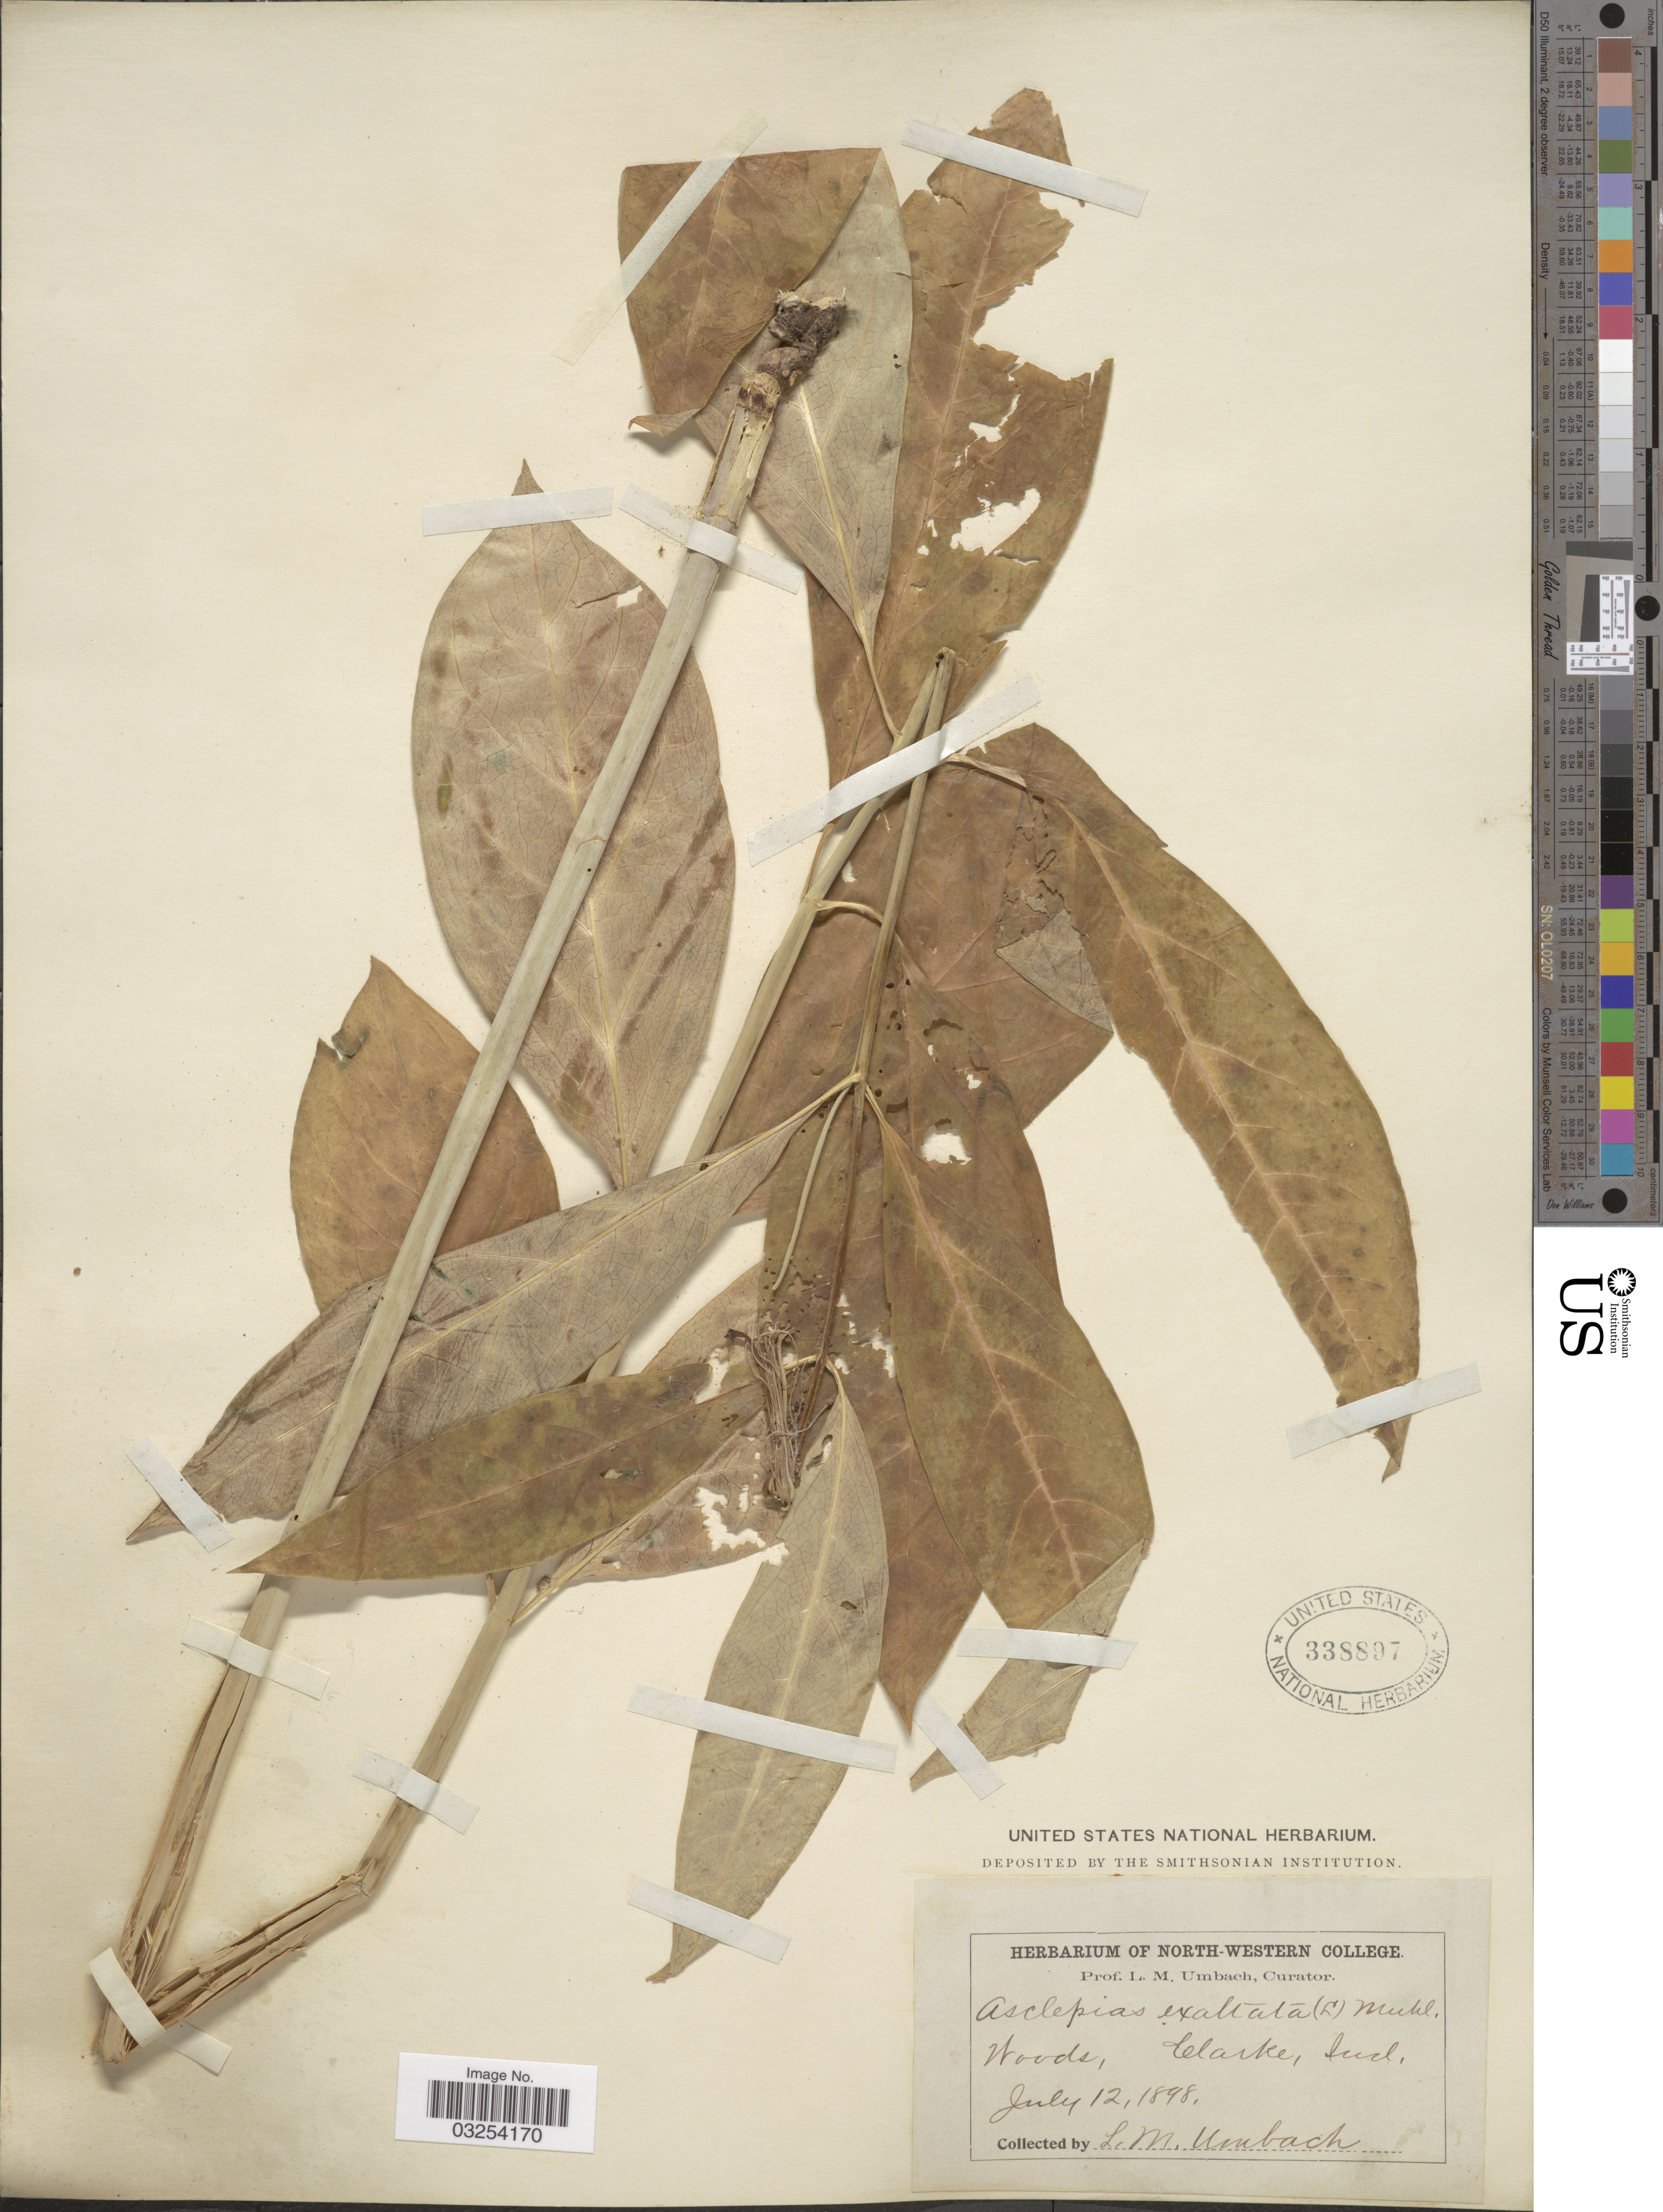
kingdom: Plantae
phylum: Tracheophyta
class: Magnoliopsida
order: Gentianales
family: Apocynaceae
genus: Asclepias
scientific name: Asclepias exaltata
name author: Muhl.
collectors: L. M. Umbach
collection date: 1898-07-12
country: United States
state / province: Indiana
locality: Clarke.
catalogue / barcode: US 338897